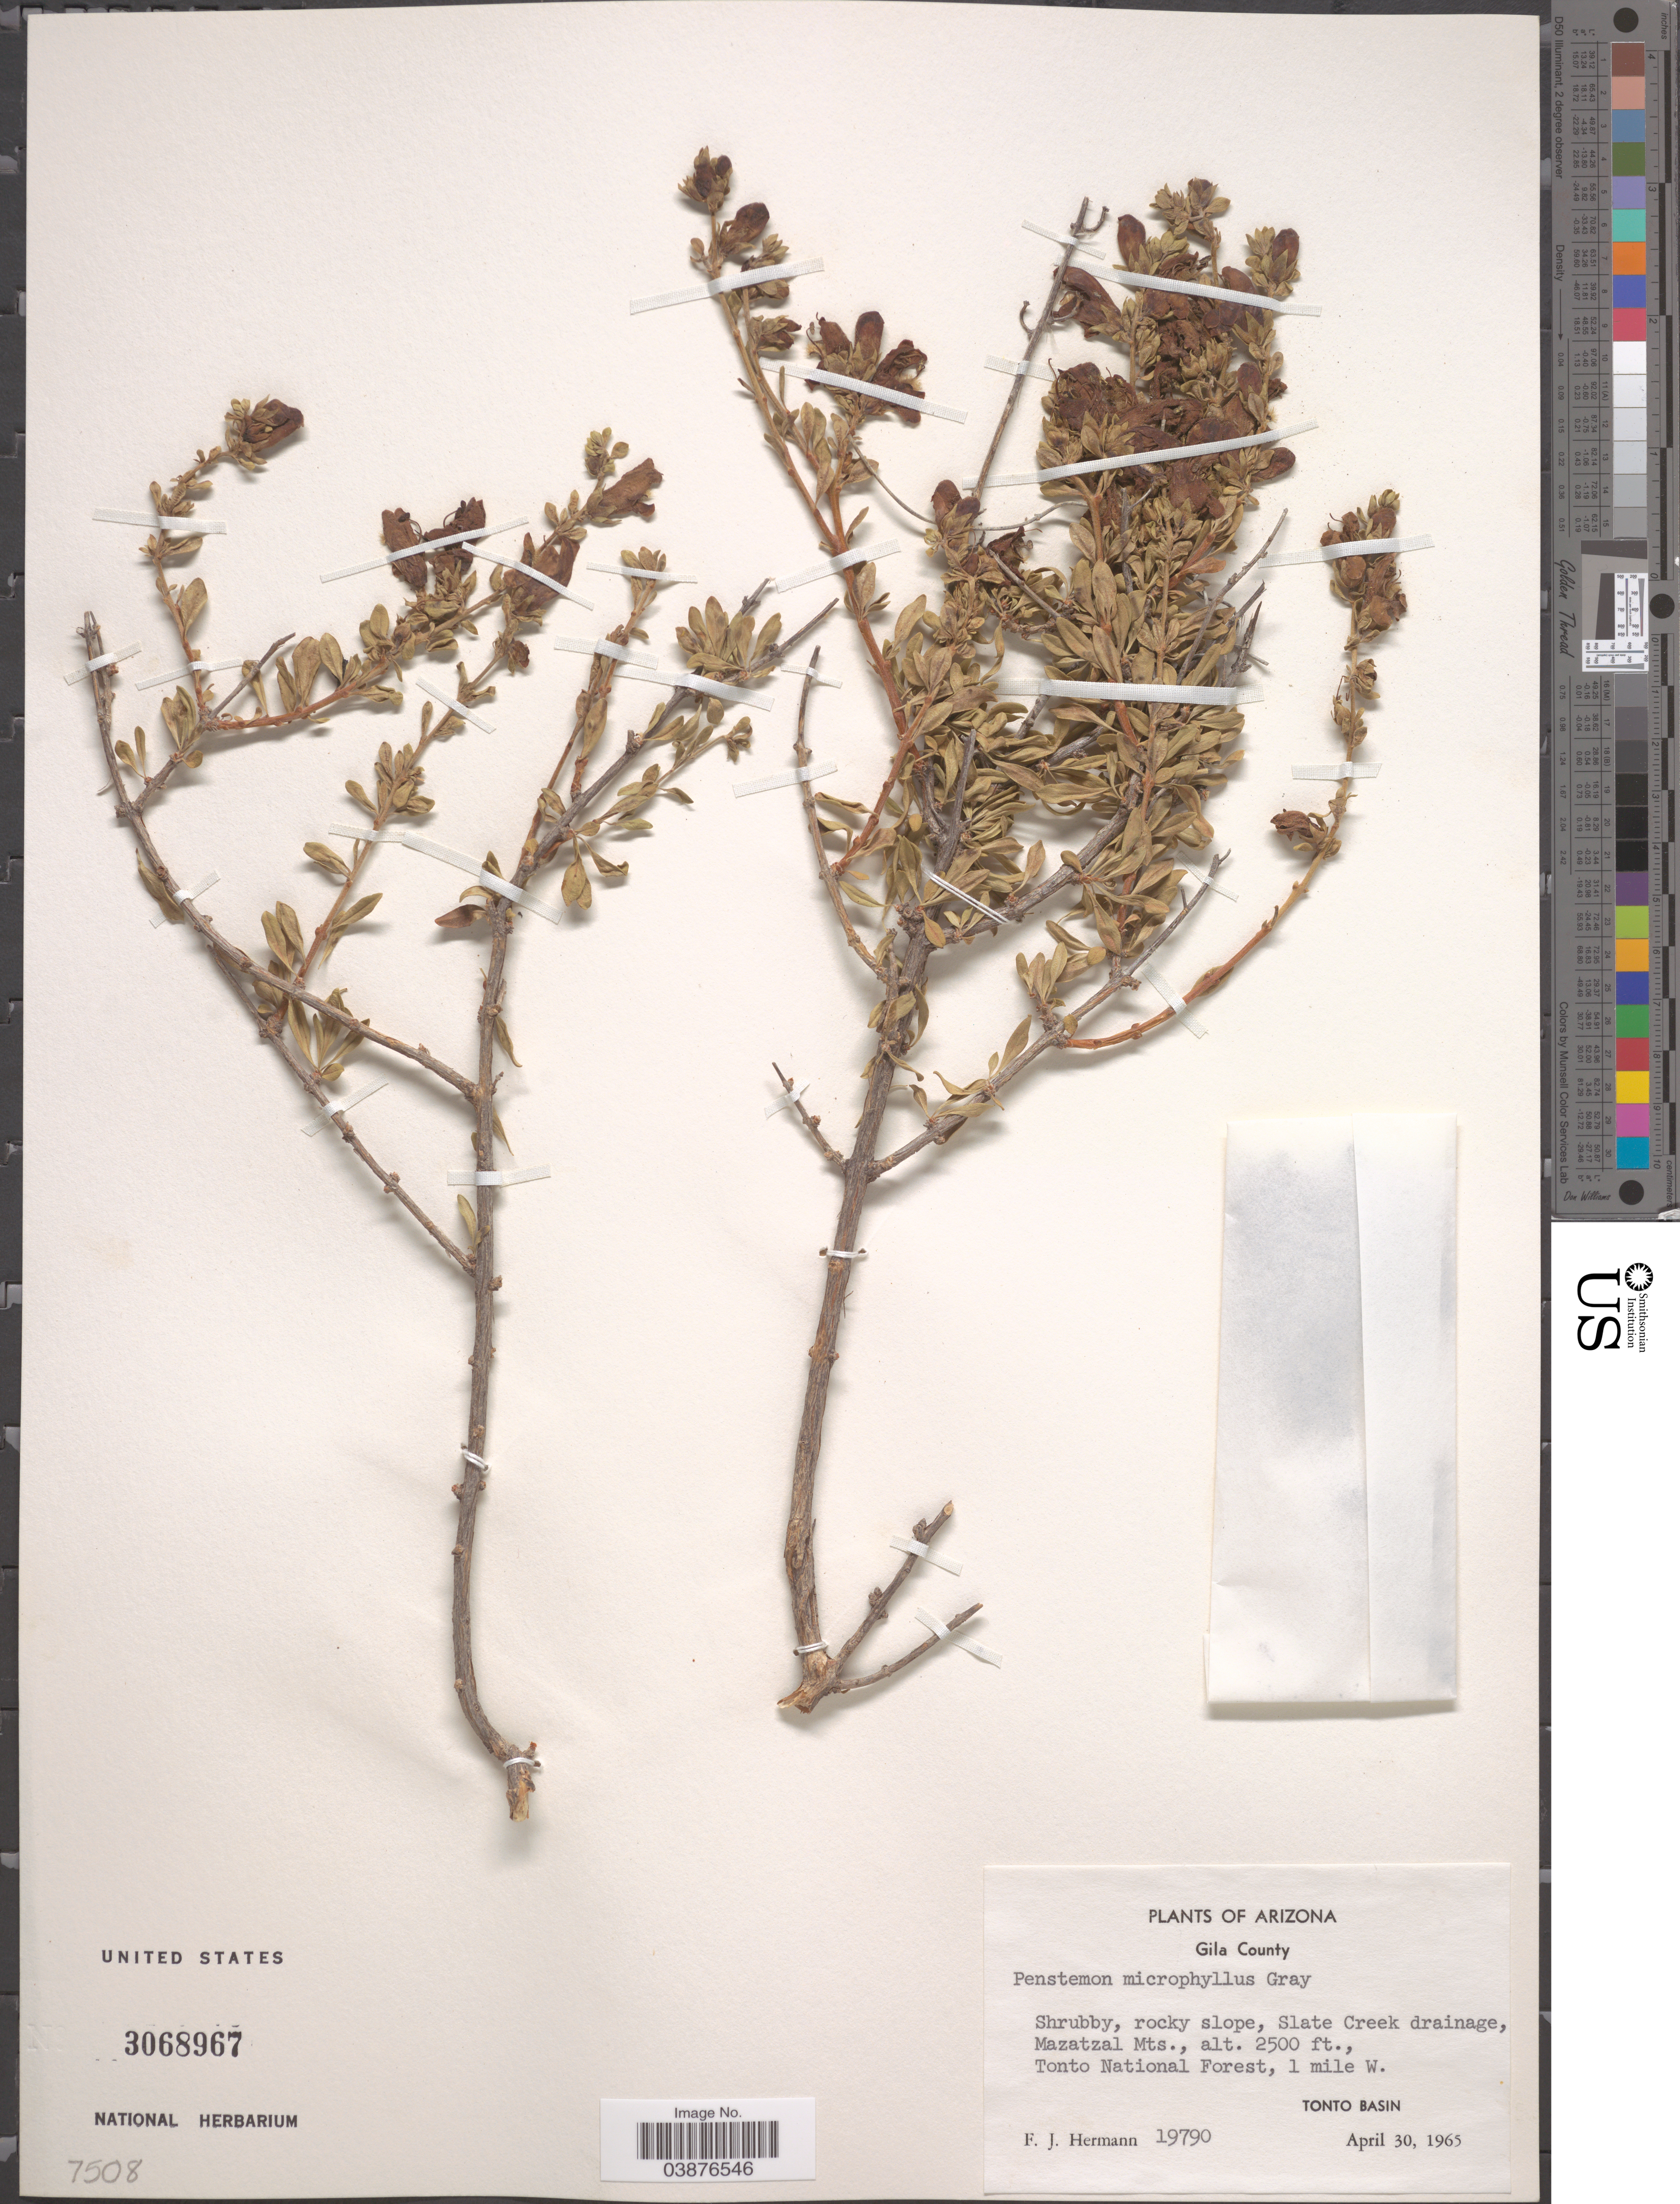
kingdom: Plantae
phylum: Tracheophyta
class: Magnoliopsida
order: Lamiales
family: Plantaginaceae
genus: Penstemon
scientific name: Penstemon microphyllus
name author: A. Gray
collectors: F. J. Hermann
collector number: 19790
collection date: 1965-04-30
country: United States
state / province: Arizona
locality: Gila County. Slate Creek drainage, Mazatzal Mts., Tonto National Forest, 1 mile W. Tonto Basin.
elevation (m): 762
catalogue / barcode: US 306897